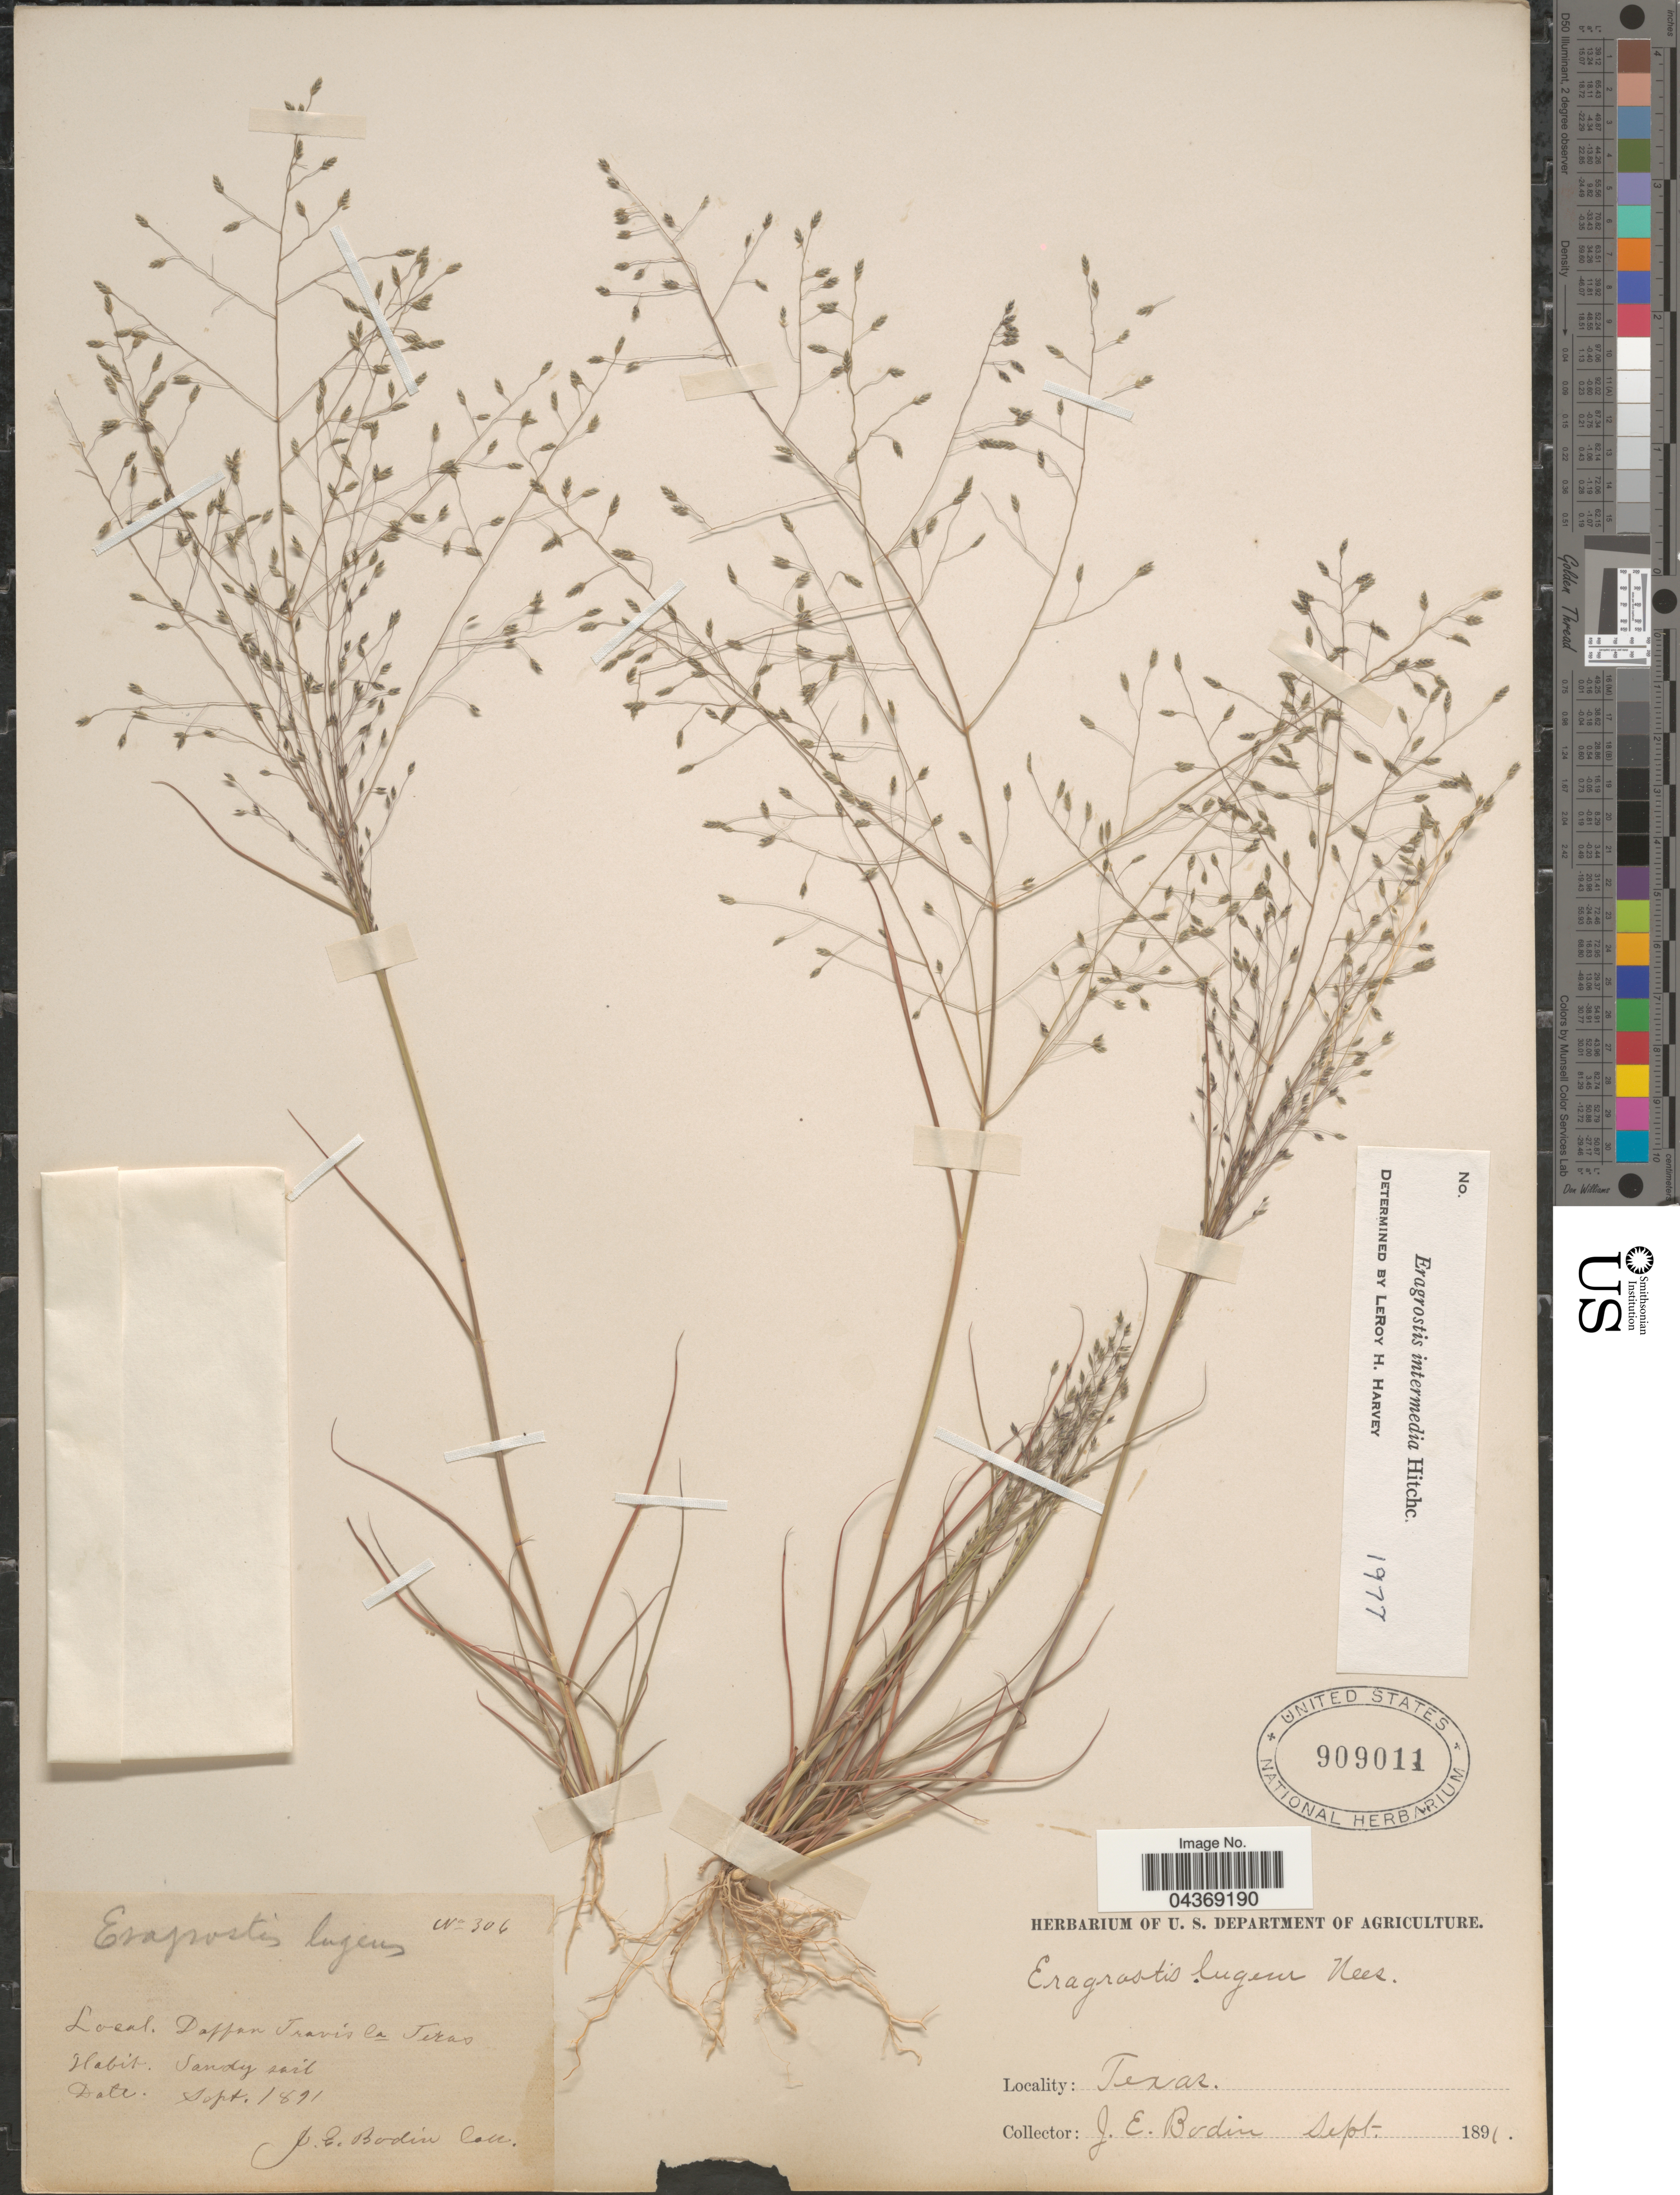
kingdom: Plantae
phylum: Tracheophyta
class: Liliopsida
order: Poales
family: Poaceae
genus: Eragrostis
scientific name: Eragrostis intermedia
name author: Hitchc.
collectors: J. E. Bodin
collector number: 306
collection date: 1891-09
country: United States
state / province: Texas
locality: Daffan Travis Co.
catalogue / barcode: US 909011